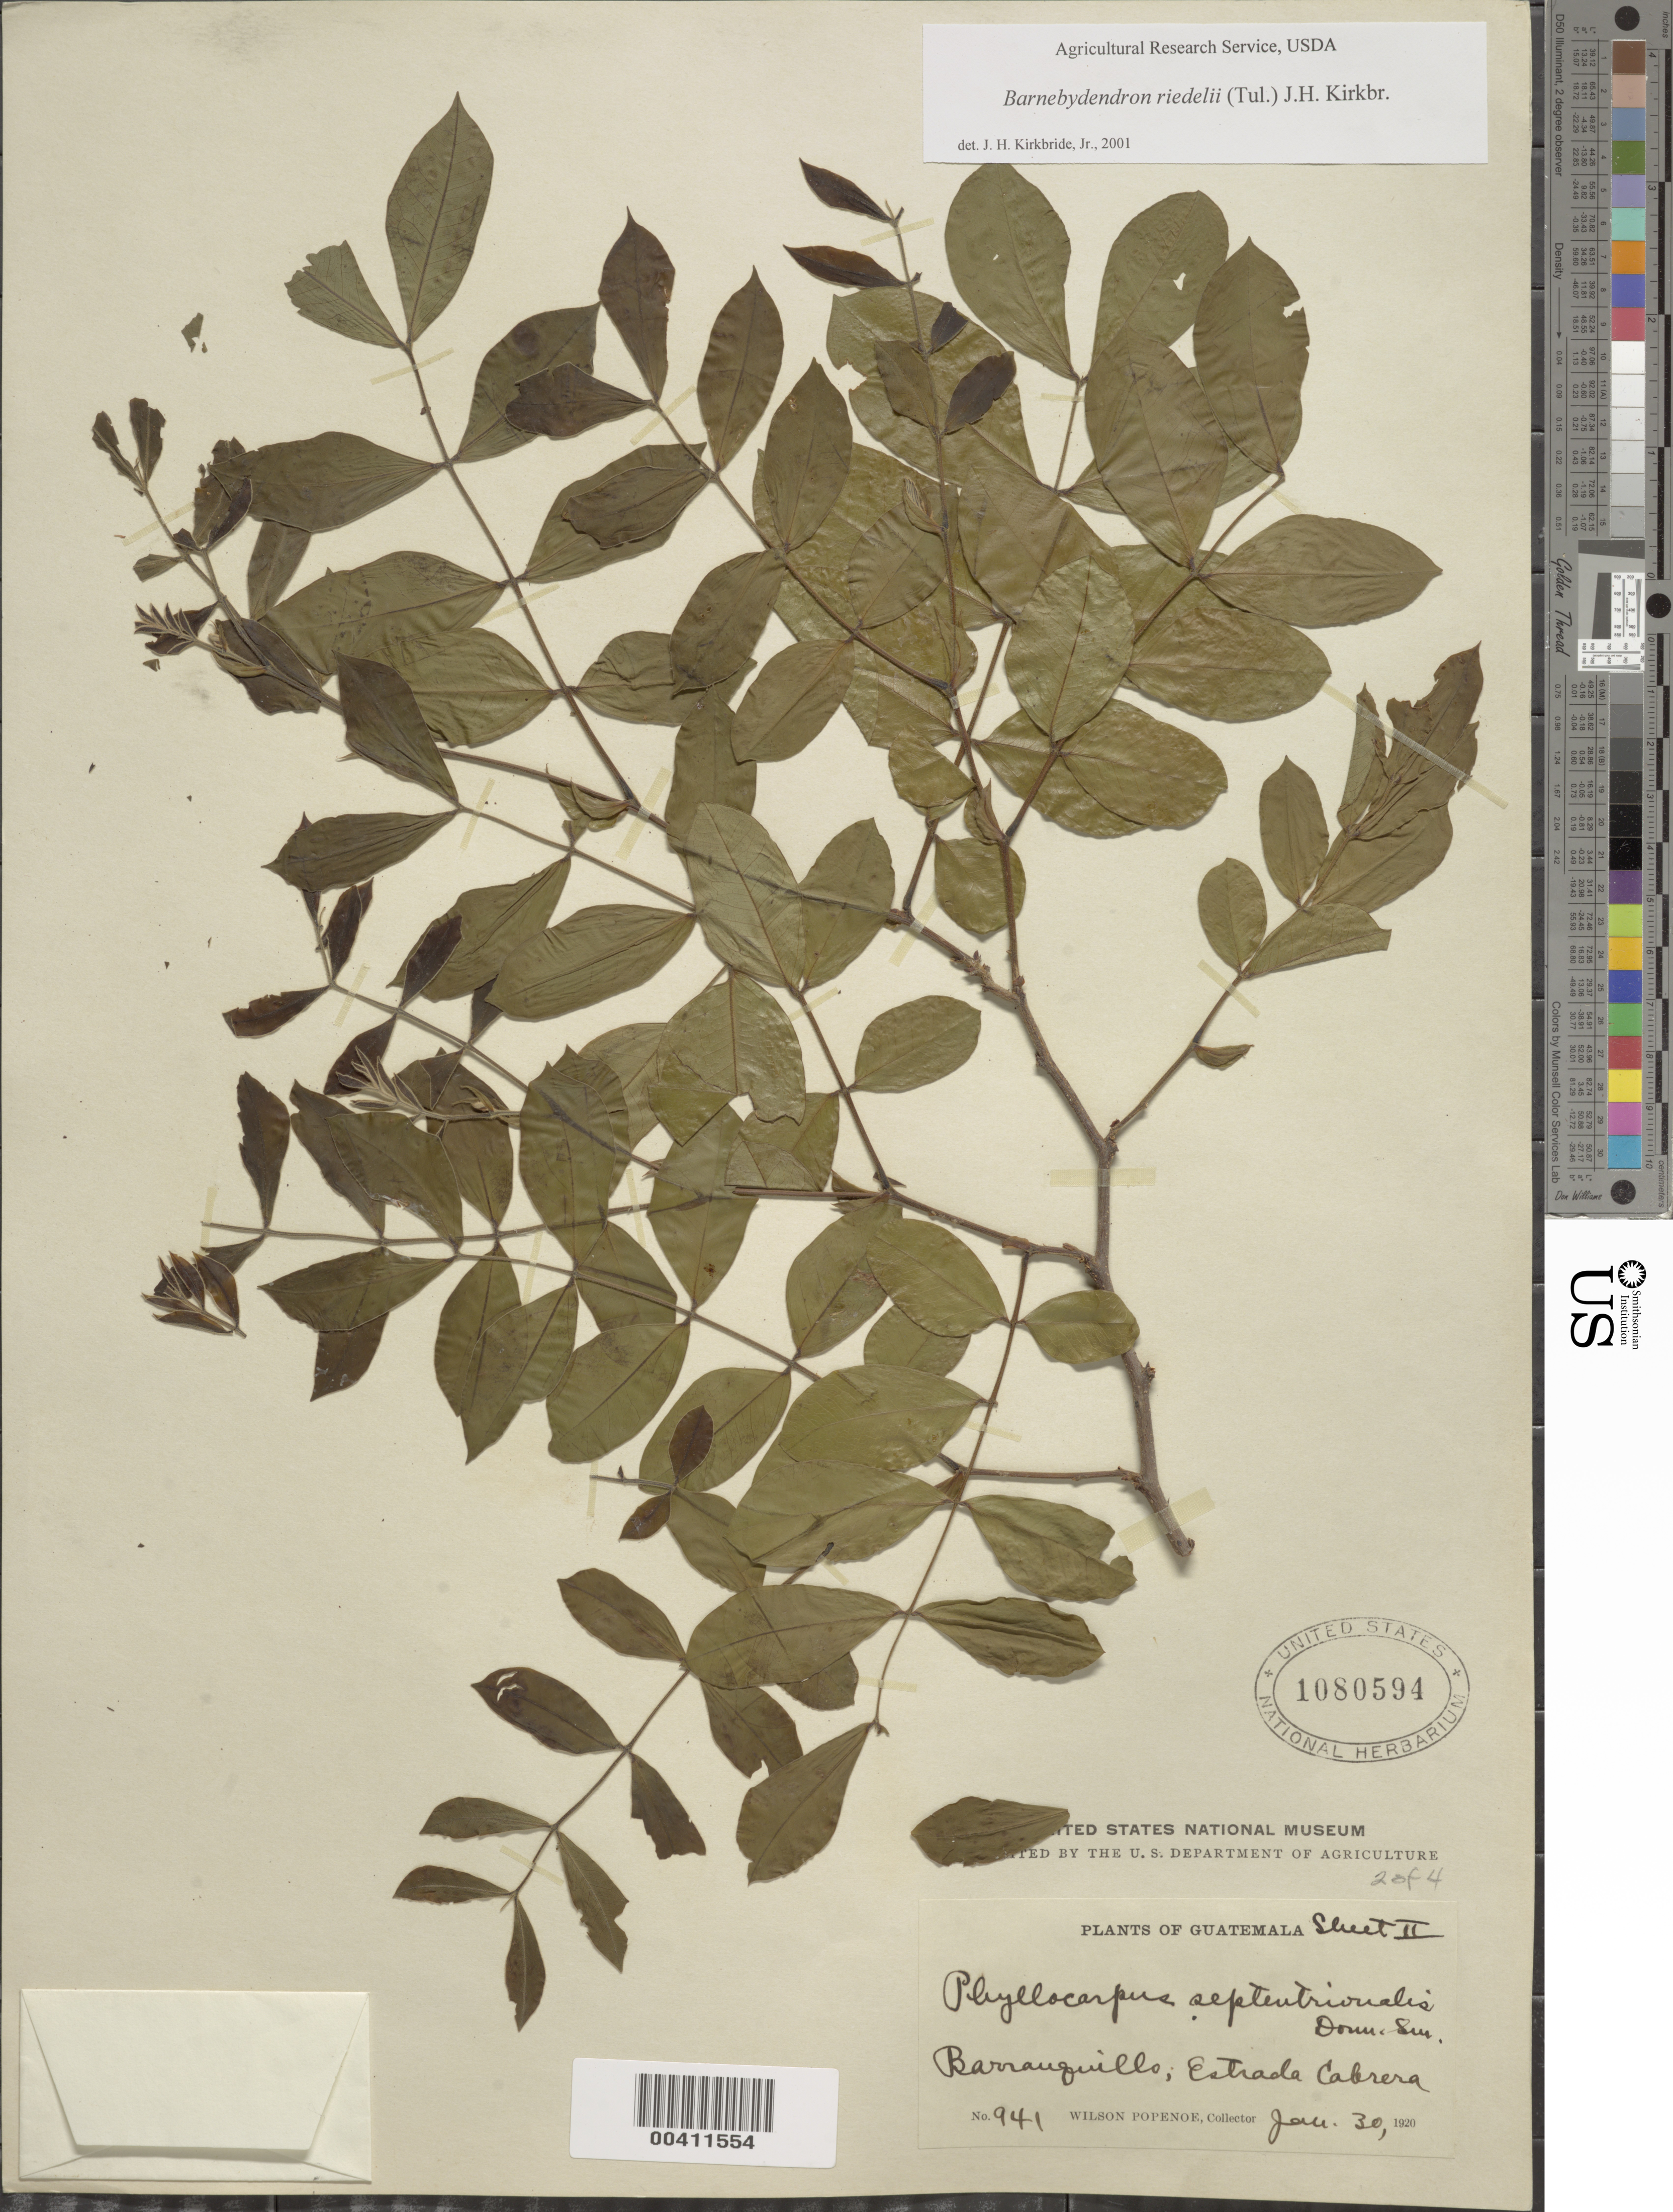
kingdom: Plantae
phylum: Tracheophyta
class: Magnoliopsida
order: Fabales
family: Fabaceae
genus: Barnebydendron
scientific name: Barnebydendron riedelii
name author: (Tul.) J.H. Kirkbr.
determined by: Kirkbride, J. H.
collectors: W. Popenoe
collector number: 941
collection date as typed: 30 Jan 1920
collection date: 1920-01-30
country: Guatemala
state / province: El Progreso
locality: Barranquillo, estrada Cabrera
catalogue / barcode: US 1080594